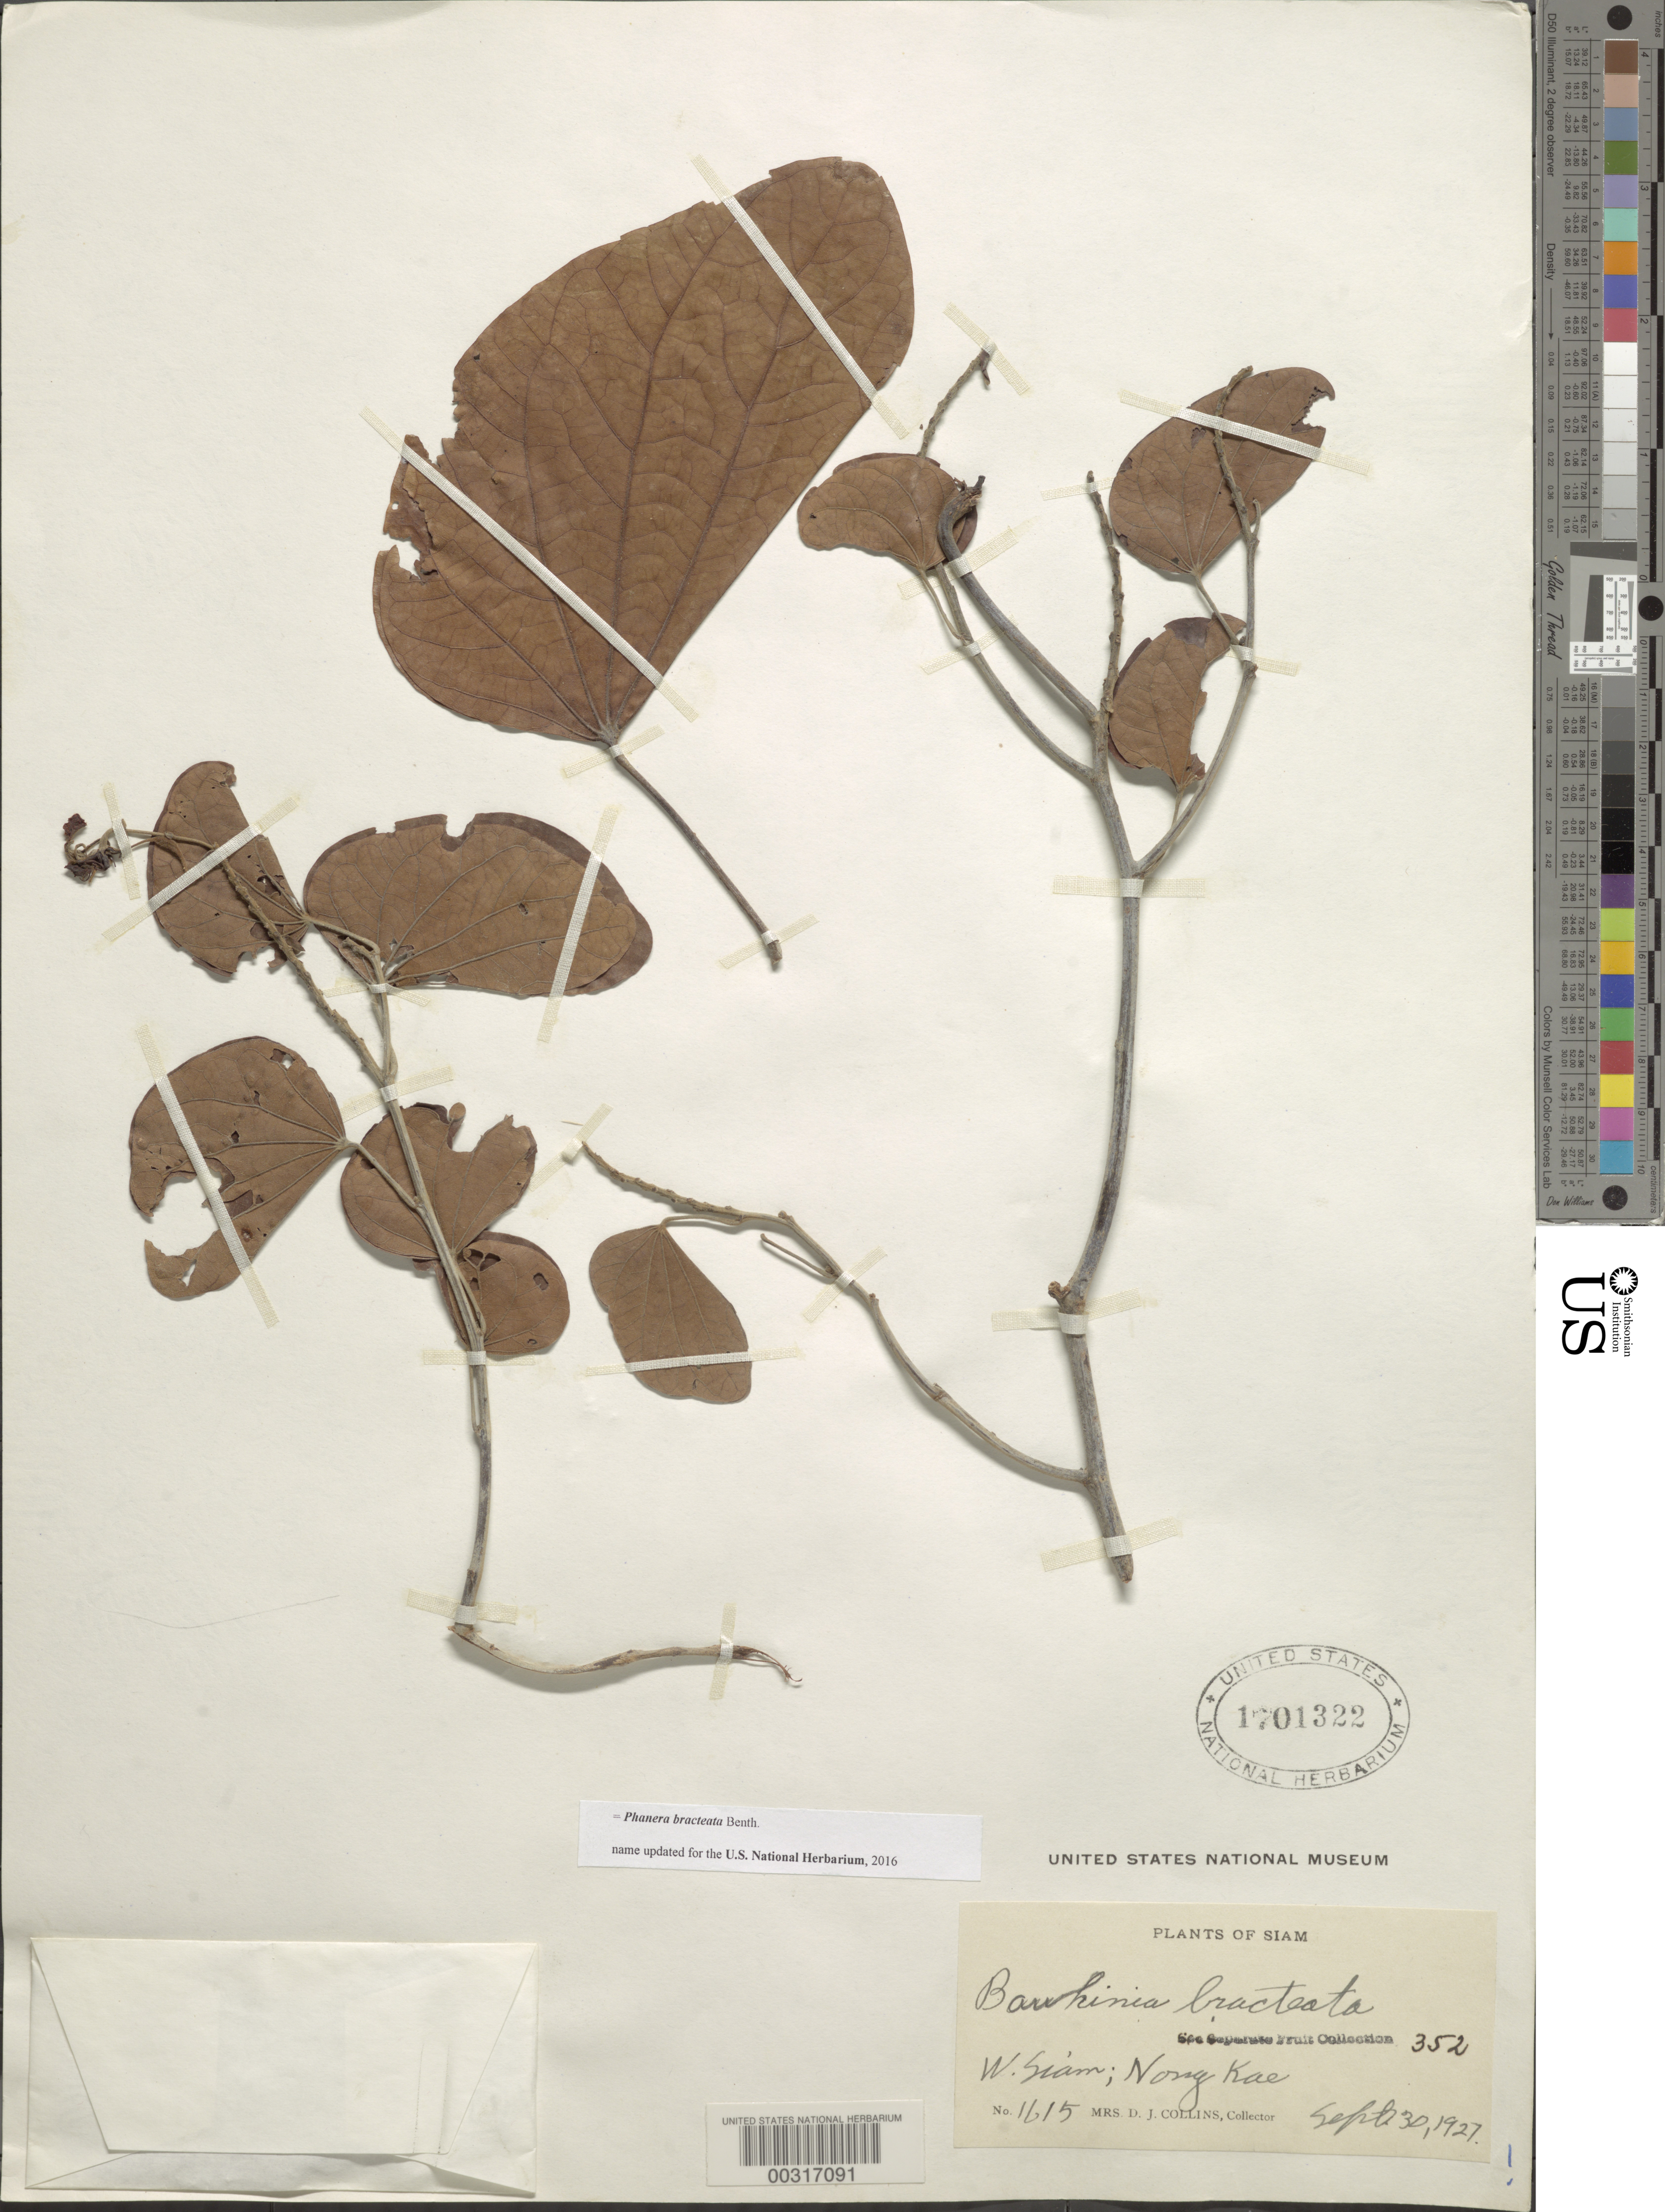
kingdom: Plantae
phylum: Tracheophyta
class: Magnoliopsida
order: Fabales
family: Fabaceae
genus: Phanera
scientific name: Phanera bracteata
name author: Benth.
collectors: J. Collins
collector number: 1615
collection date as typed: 30 Sep 1927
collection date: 1927-09-30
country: Thailand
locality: Nong kae, w siam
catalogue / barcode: US 1701322